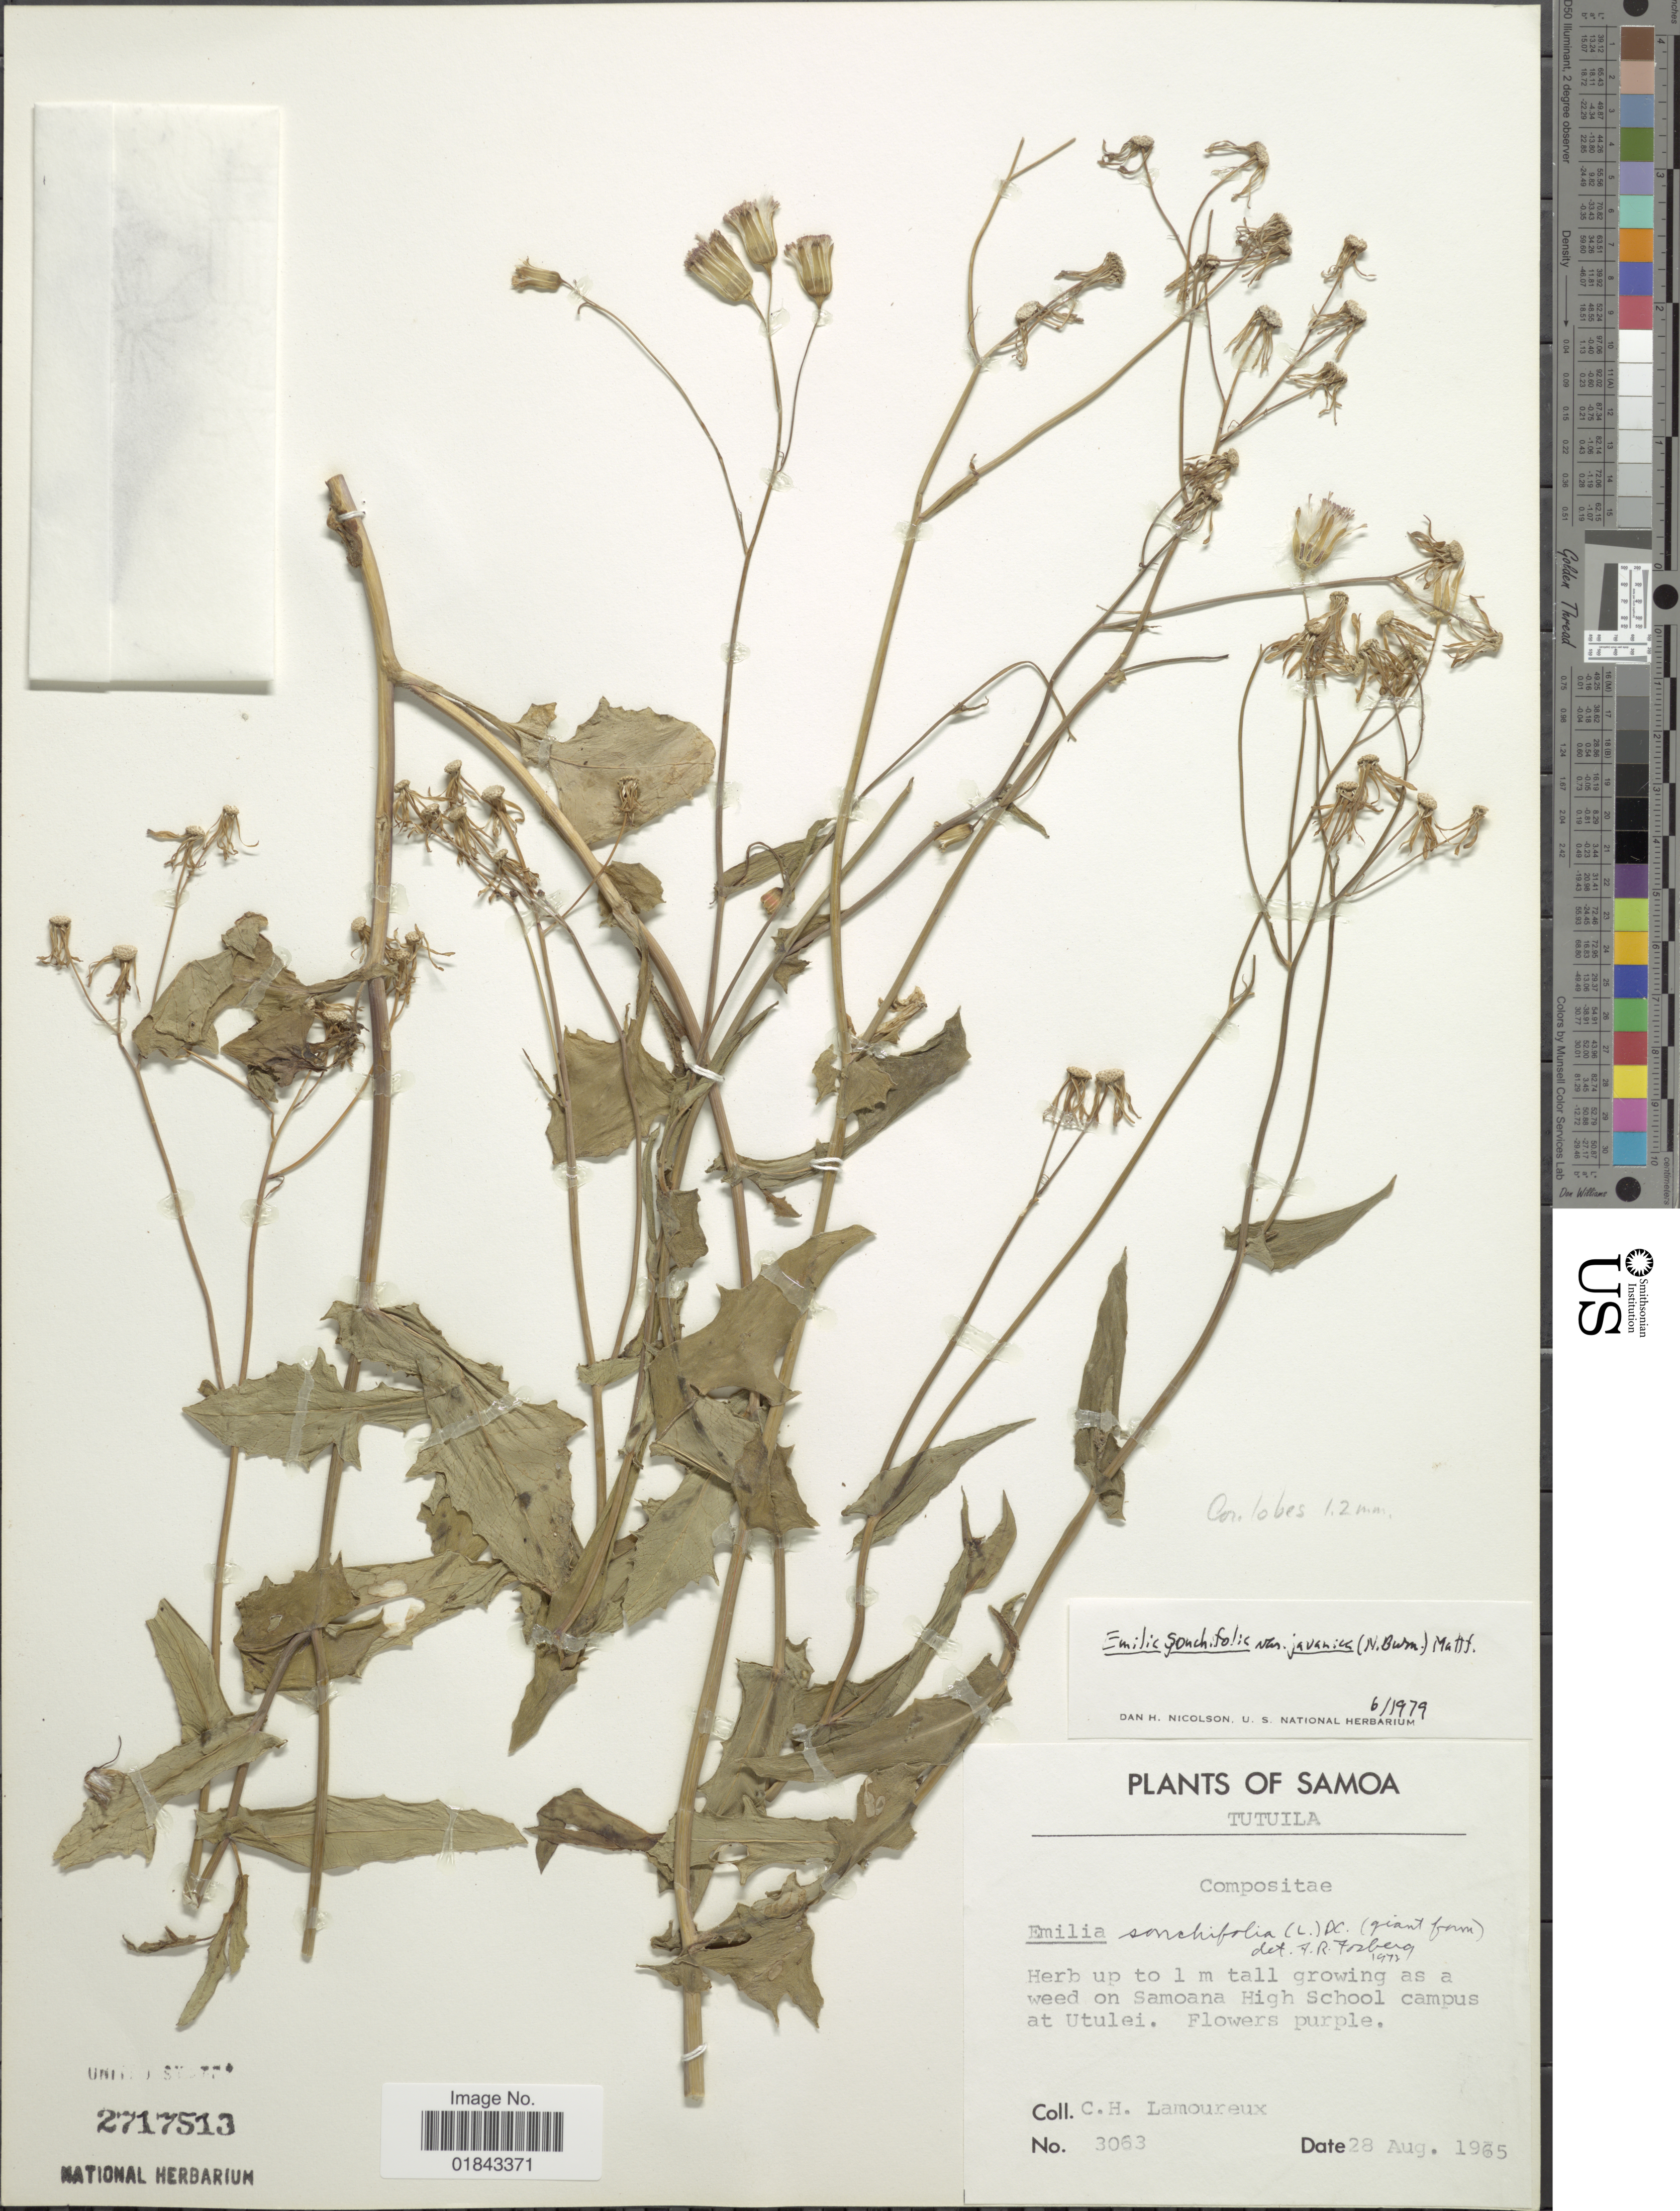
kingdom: Plantae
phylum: Tracheophyta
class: Magnoliopsida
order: Asterales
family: Asteraceae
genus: Emilia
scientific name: Emilia sonchifolia var. javanica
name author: (Burm. f.) Mattf.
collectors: C. Lamoureaux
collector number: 3063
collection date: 1965-08-28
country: American Samoa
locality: Samoa, Tutuila, as a weed on a Samoana High School campus at Utulai.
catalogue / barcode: US 2717513